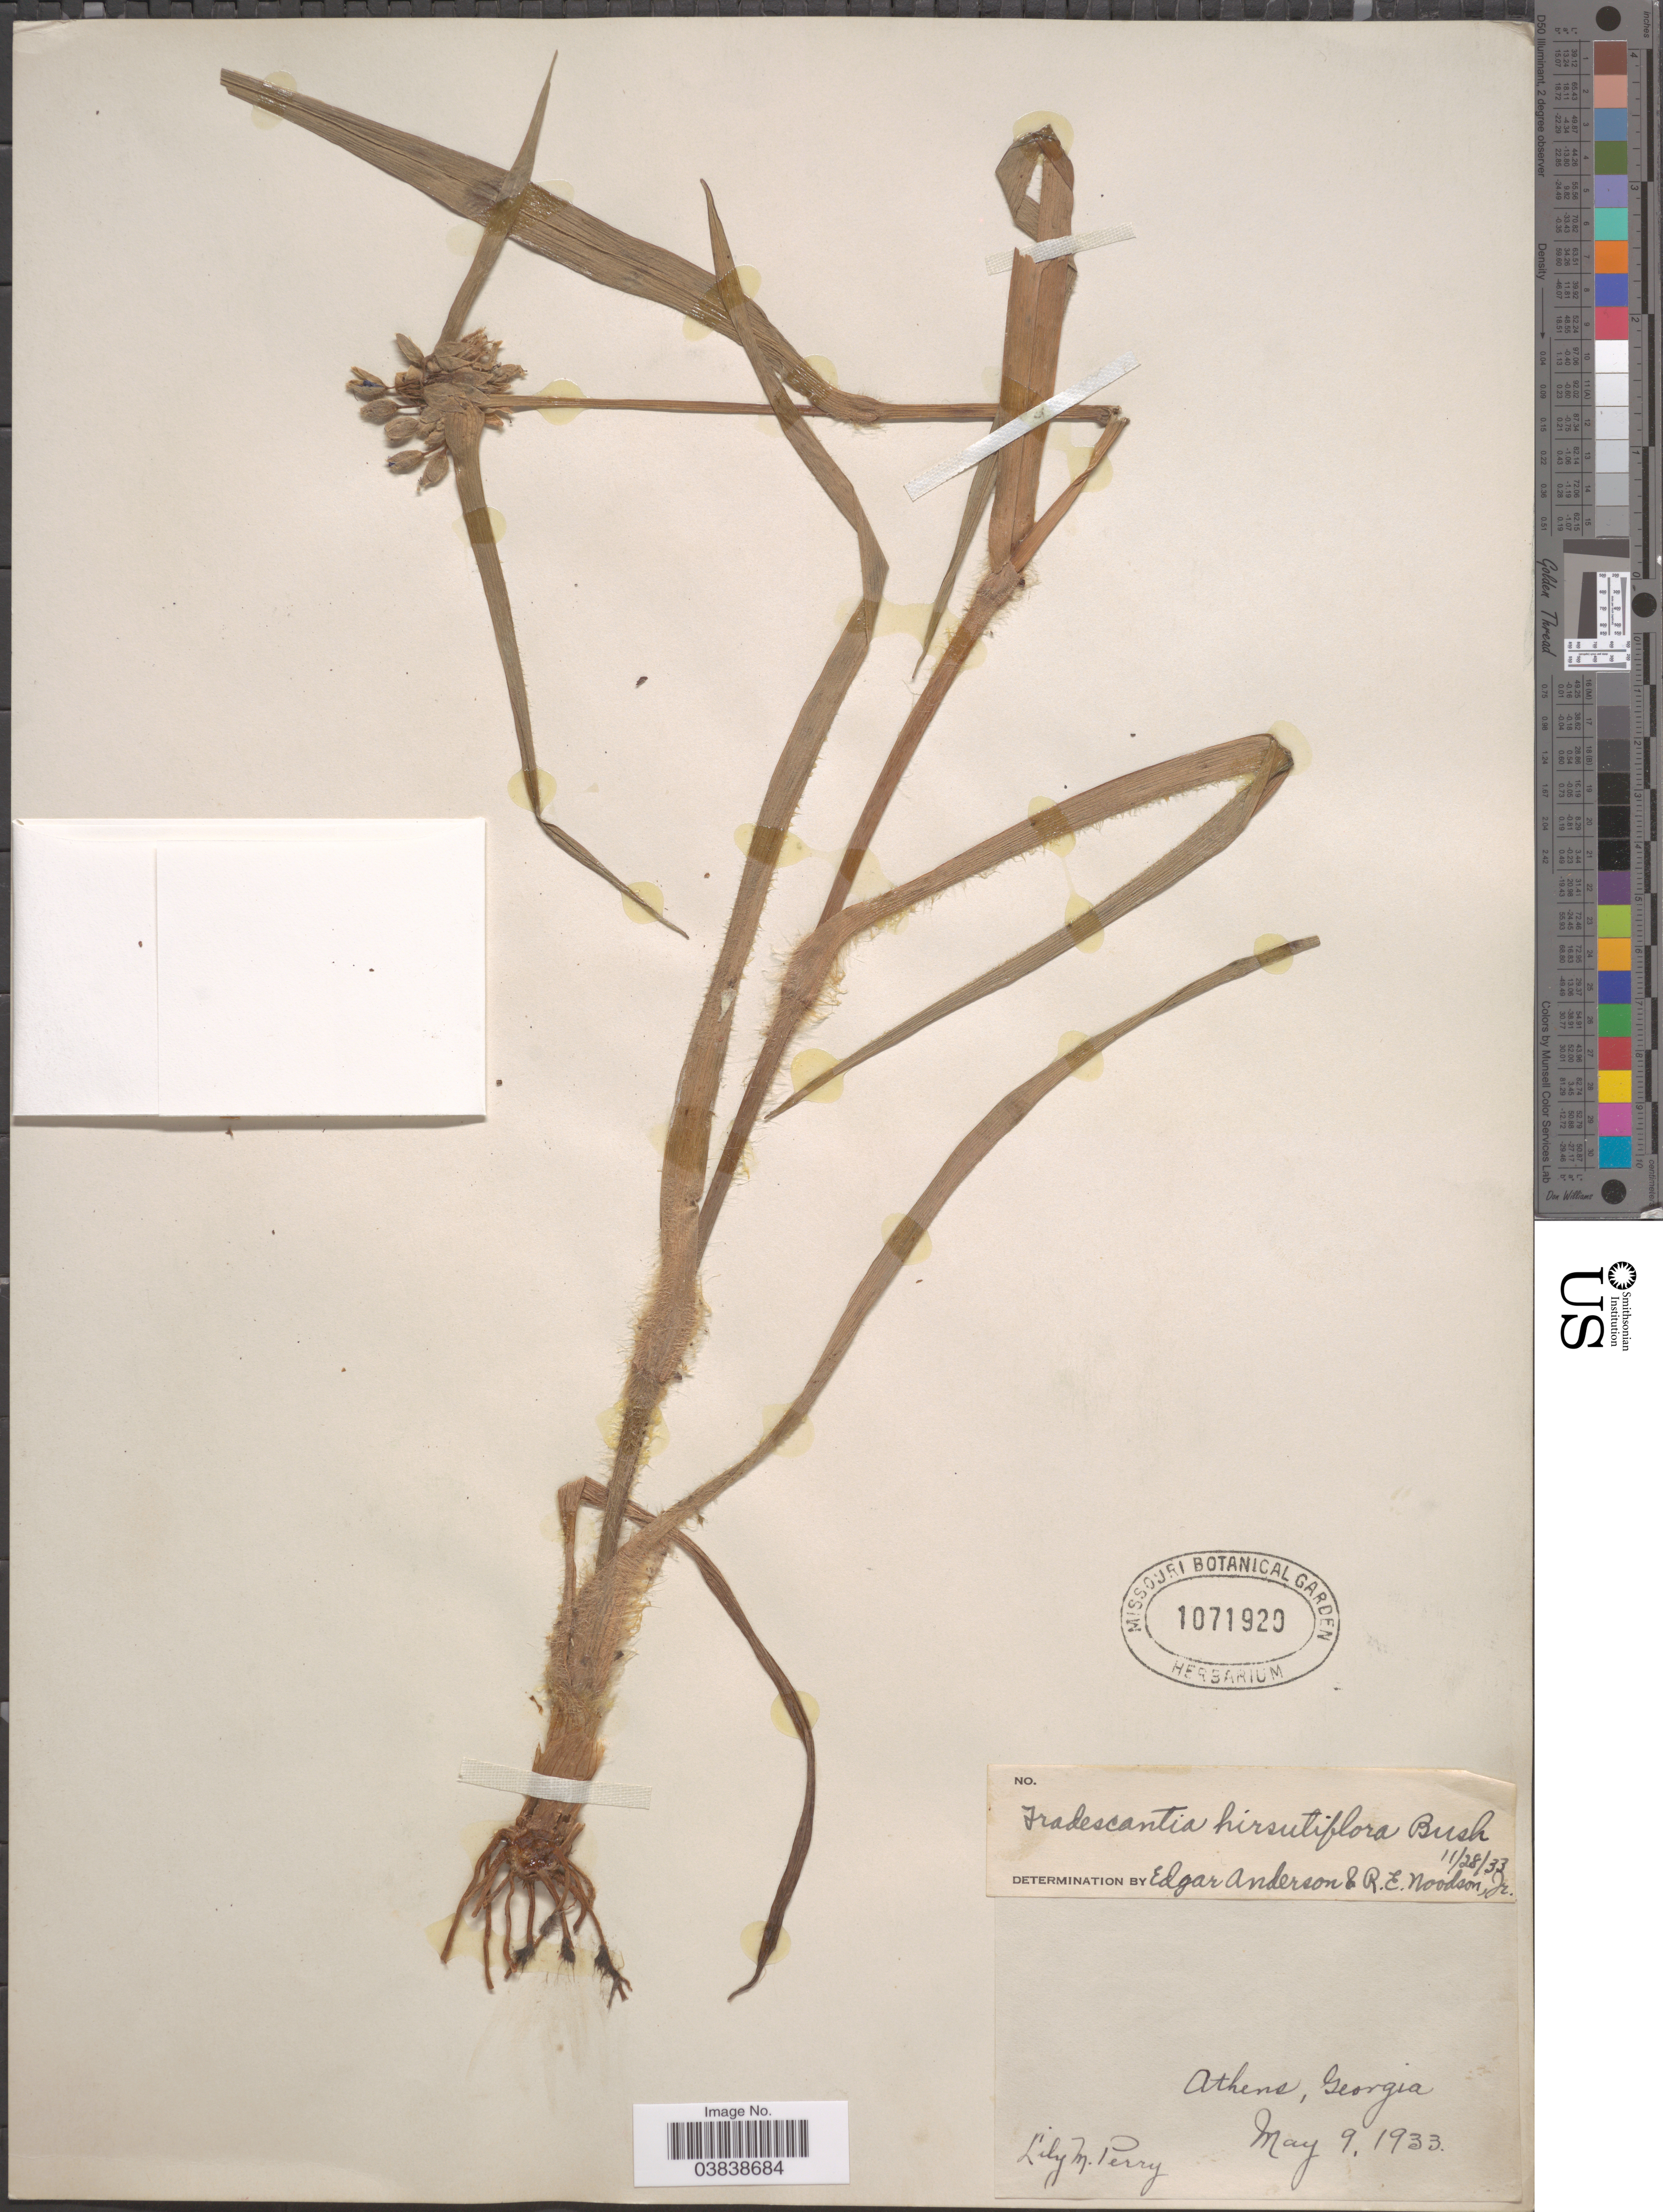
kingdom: Plantae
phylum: Tracheophyta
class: Liliopsida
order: Commelinales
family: Commelinaceae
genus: Tradescantia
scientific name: Tradescantia hirsuticaulis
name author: Small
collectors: L. M. Perry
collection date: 1933-05-09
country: United States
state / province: Georgia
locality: Athens.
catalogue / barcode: US 1071920